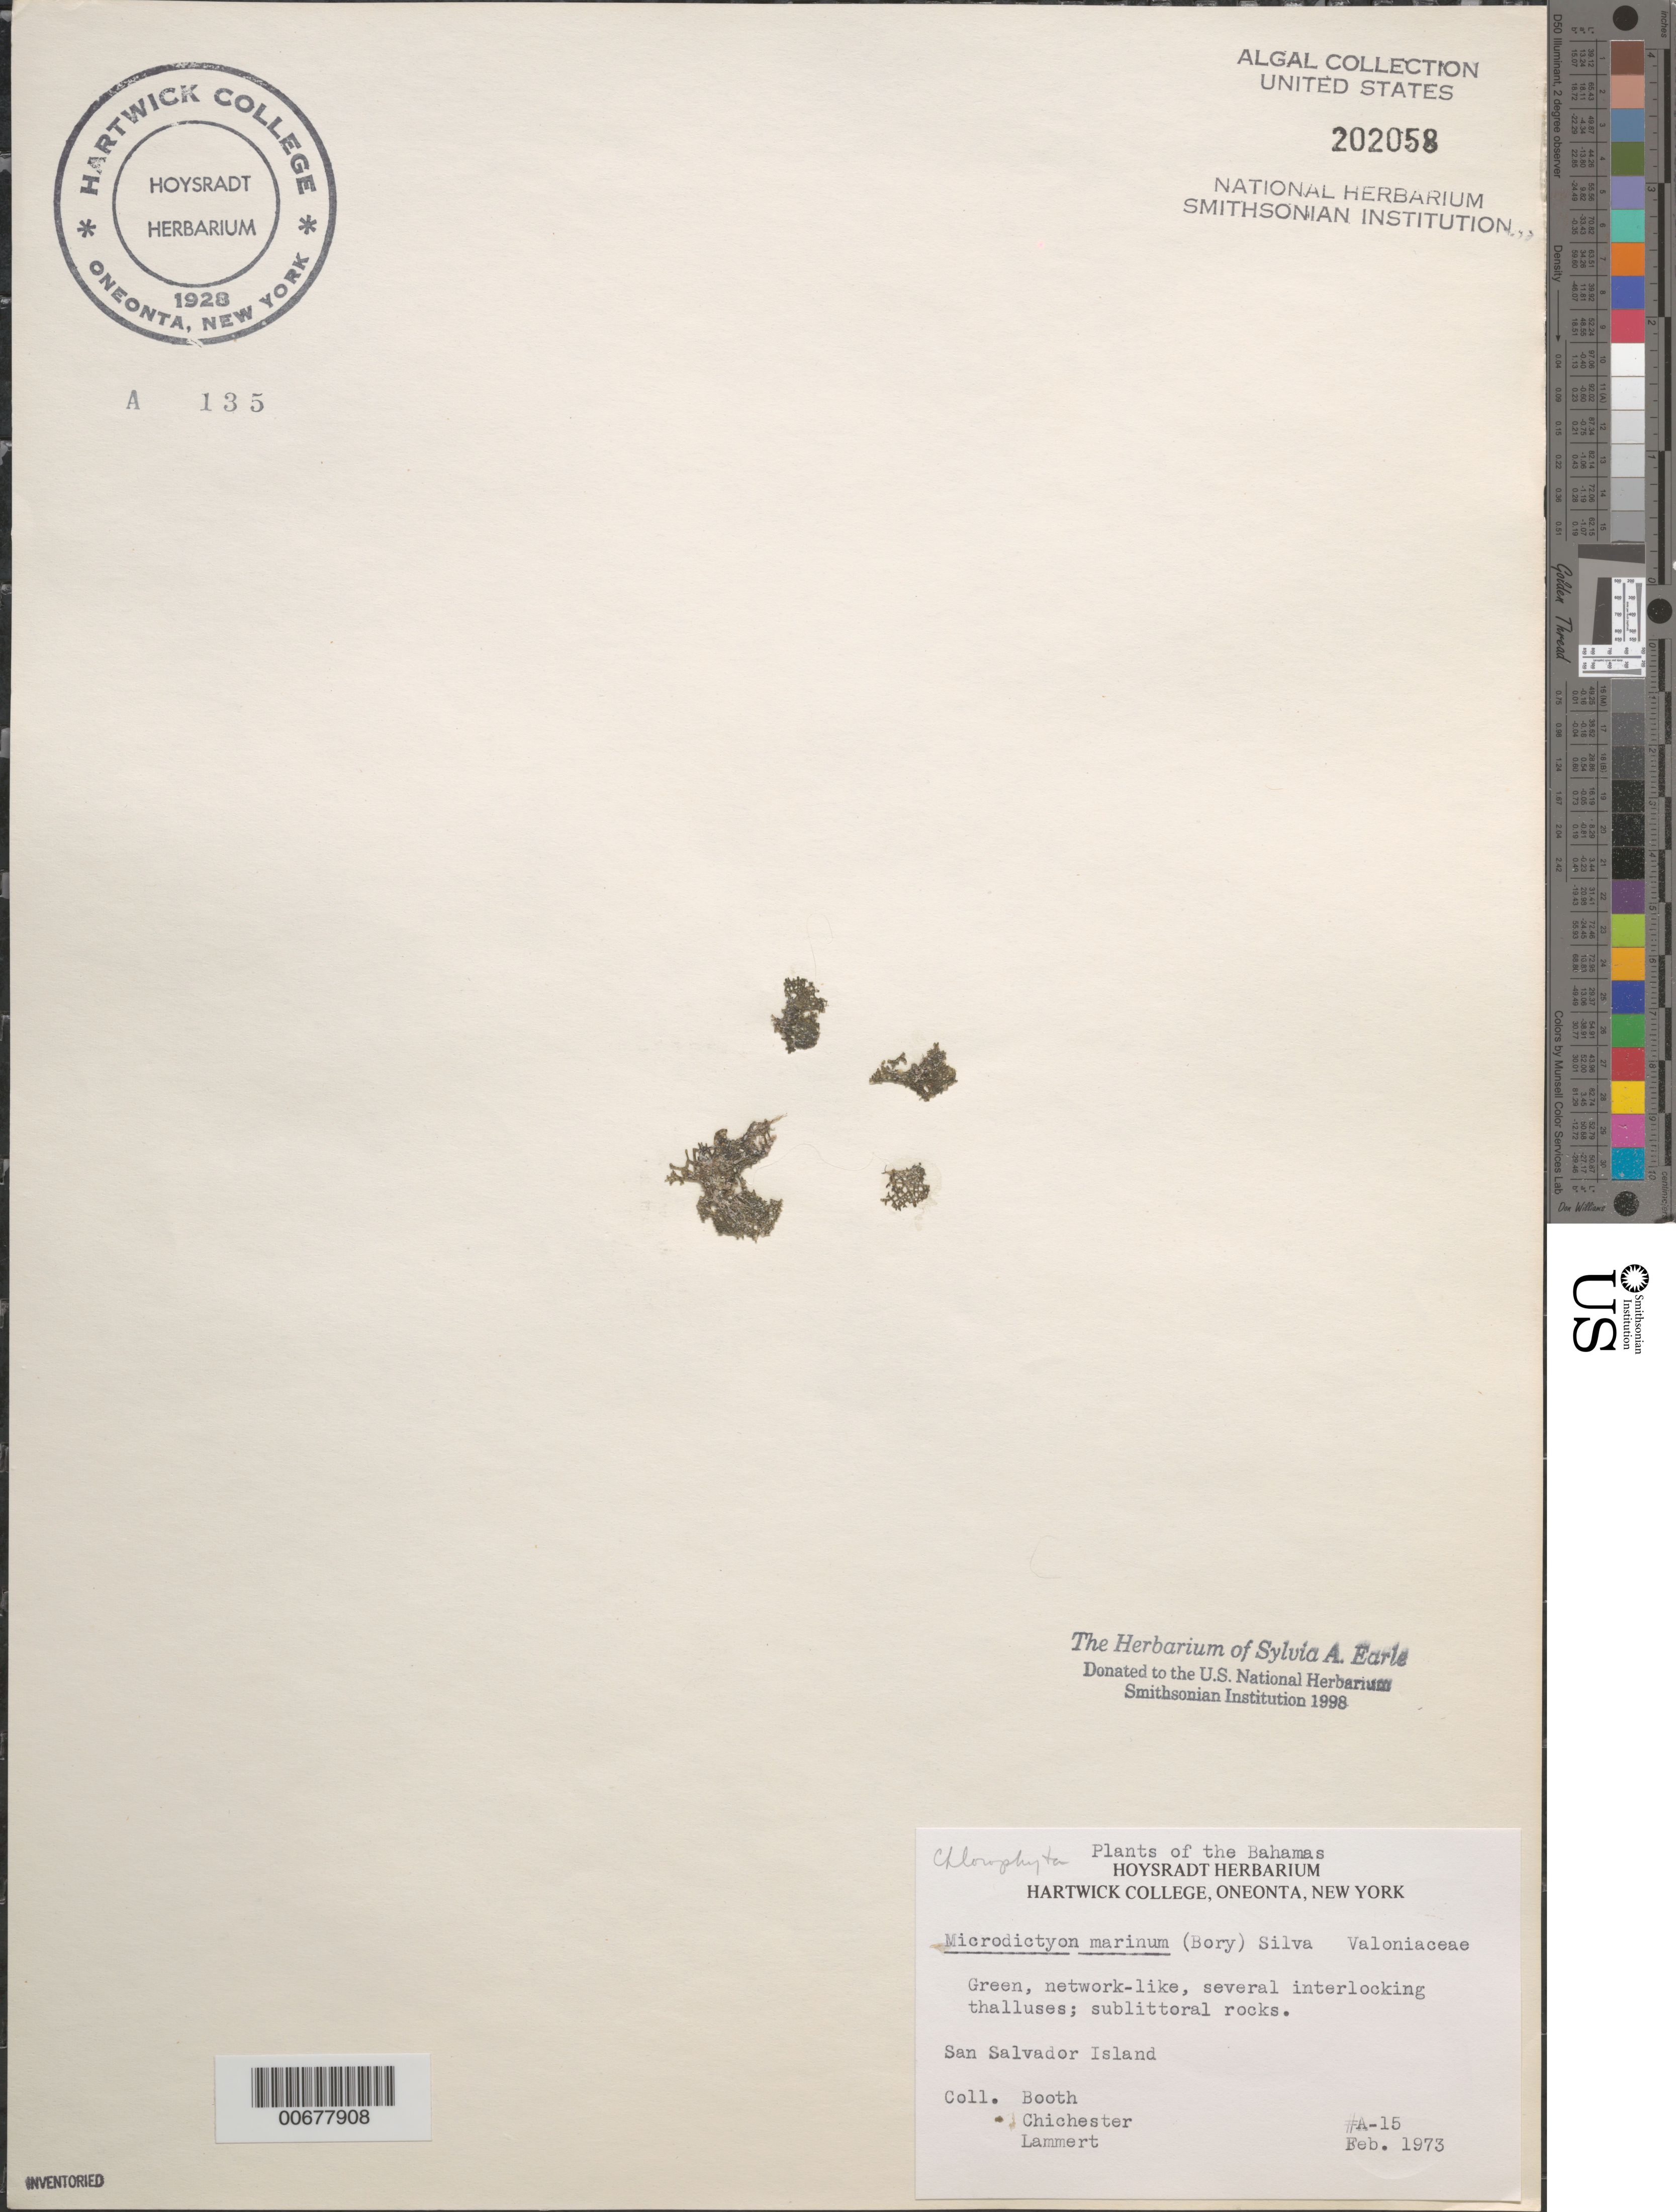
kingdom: Plantae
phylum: Chlorophyta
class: Ulvophyceae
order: Cladophorales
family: Anadyomenaceae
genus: Microdictyon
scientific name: Microdictyon marinum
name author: (Bory) P.C. Silva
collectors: -. Booth, -. Chichester & -. Lammert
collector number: A-15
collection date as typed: Feb 1973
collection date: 1973-02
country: Bahamas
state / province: San Salvador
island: San Salvador Island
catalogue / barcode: US 202058